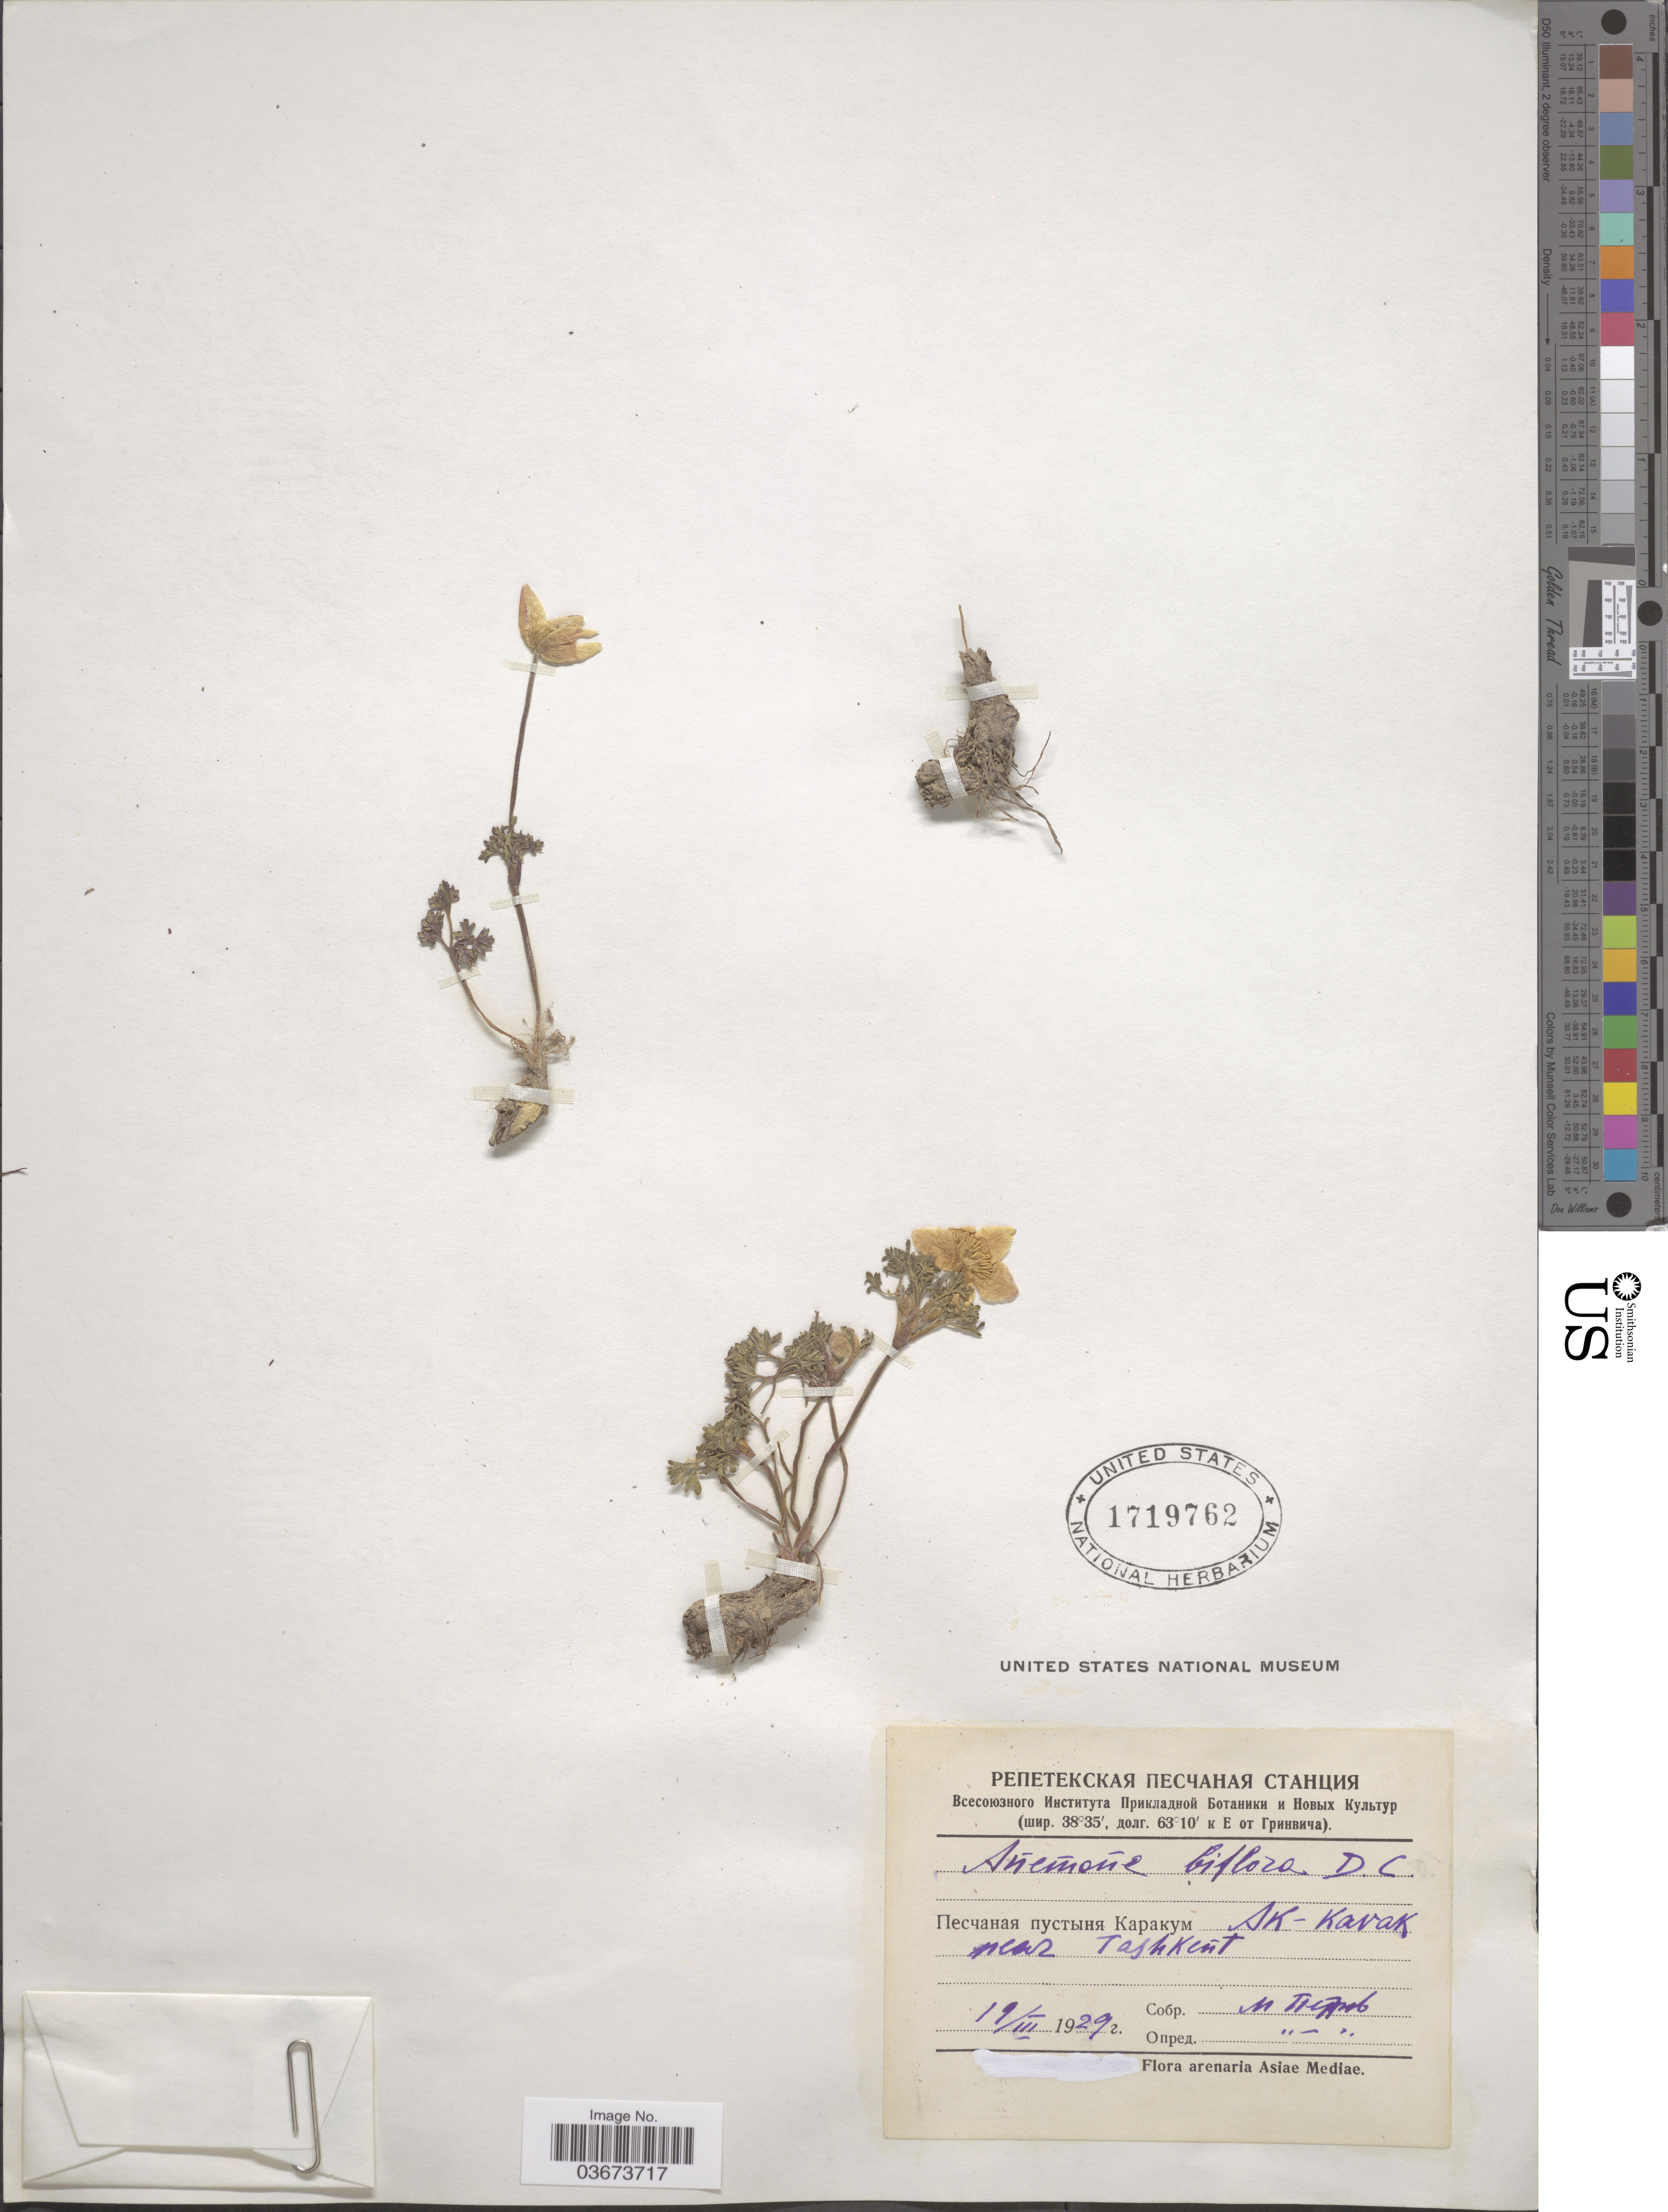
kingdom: Plantae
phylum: Tracheophyta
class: Magnoliopsida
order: Ranunculales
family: Ranunculaceae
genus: Anemone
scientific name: Anemone biflora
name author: DC.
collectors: M. Petrov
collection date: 1929-03-19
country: Uzbekistan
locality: Ak- Kavak near Tashkent.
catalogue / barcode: US 1719762